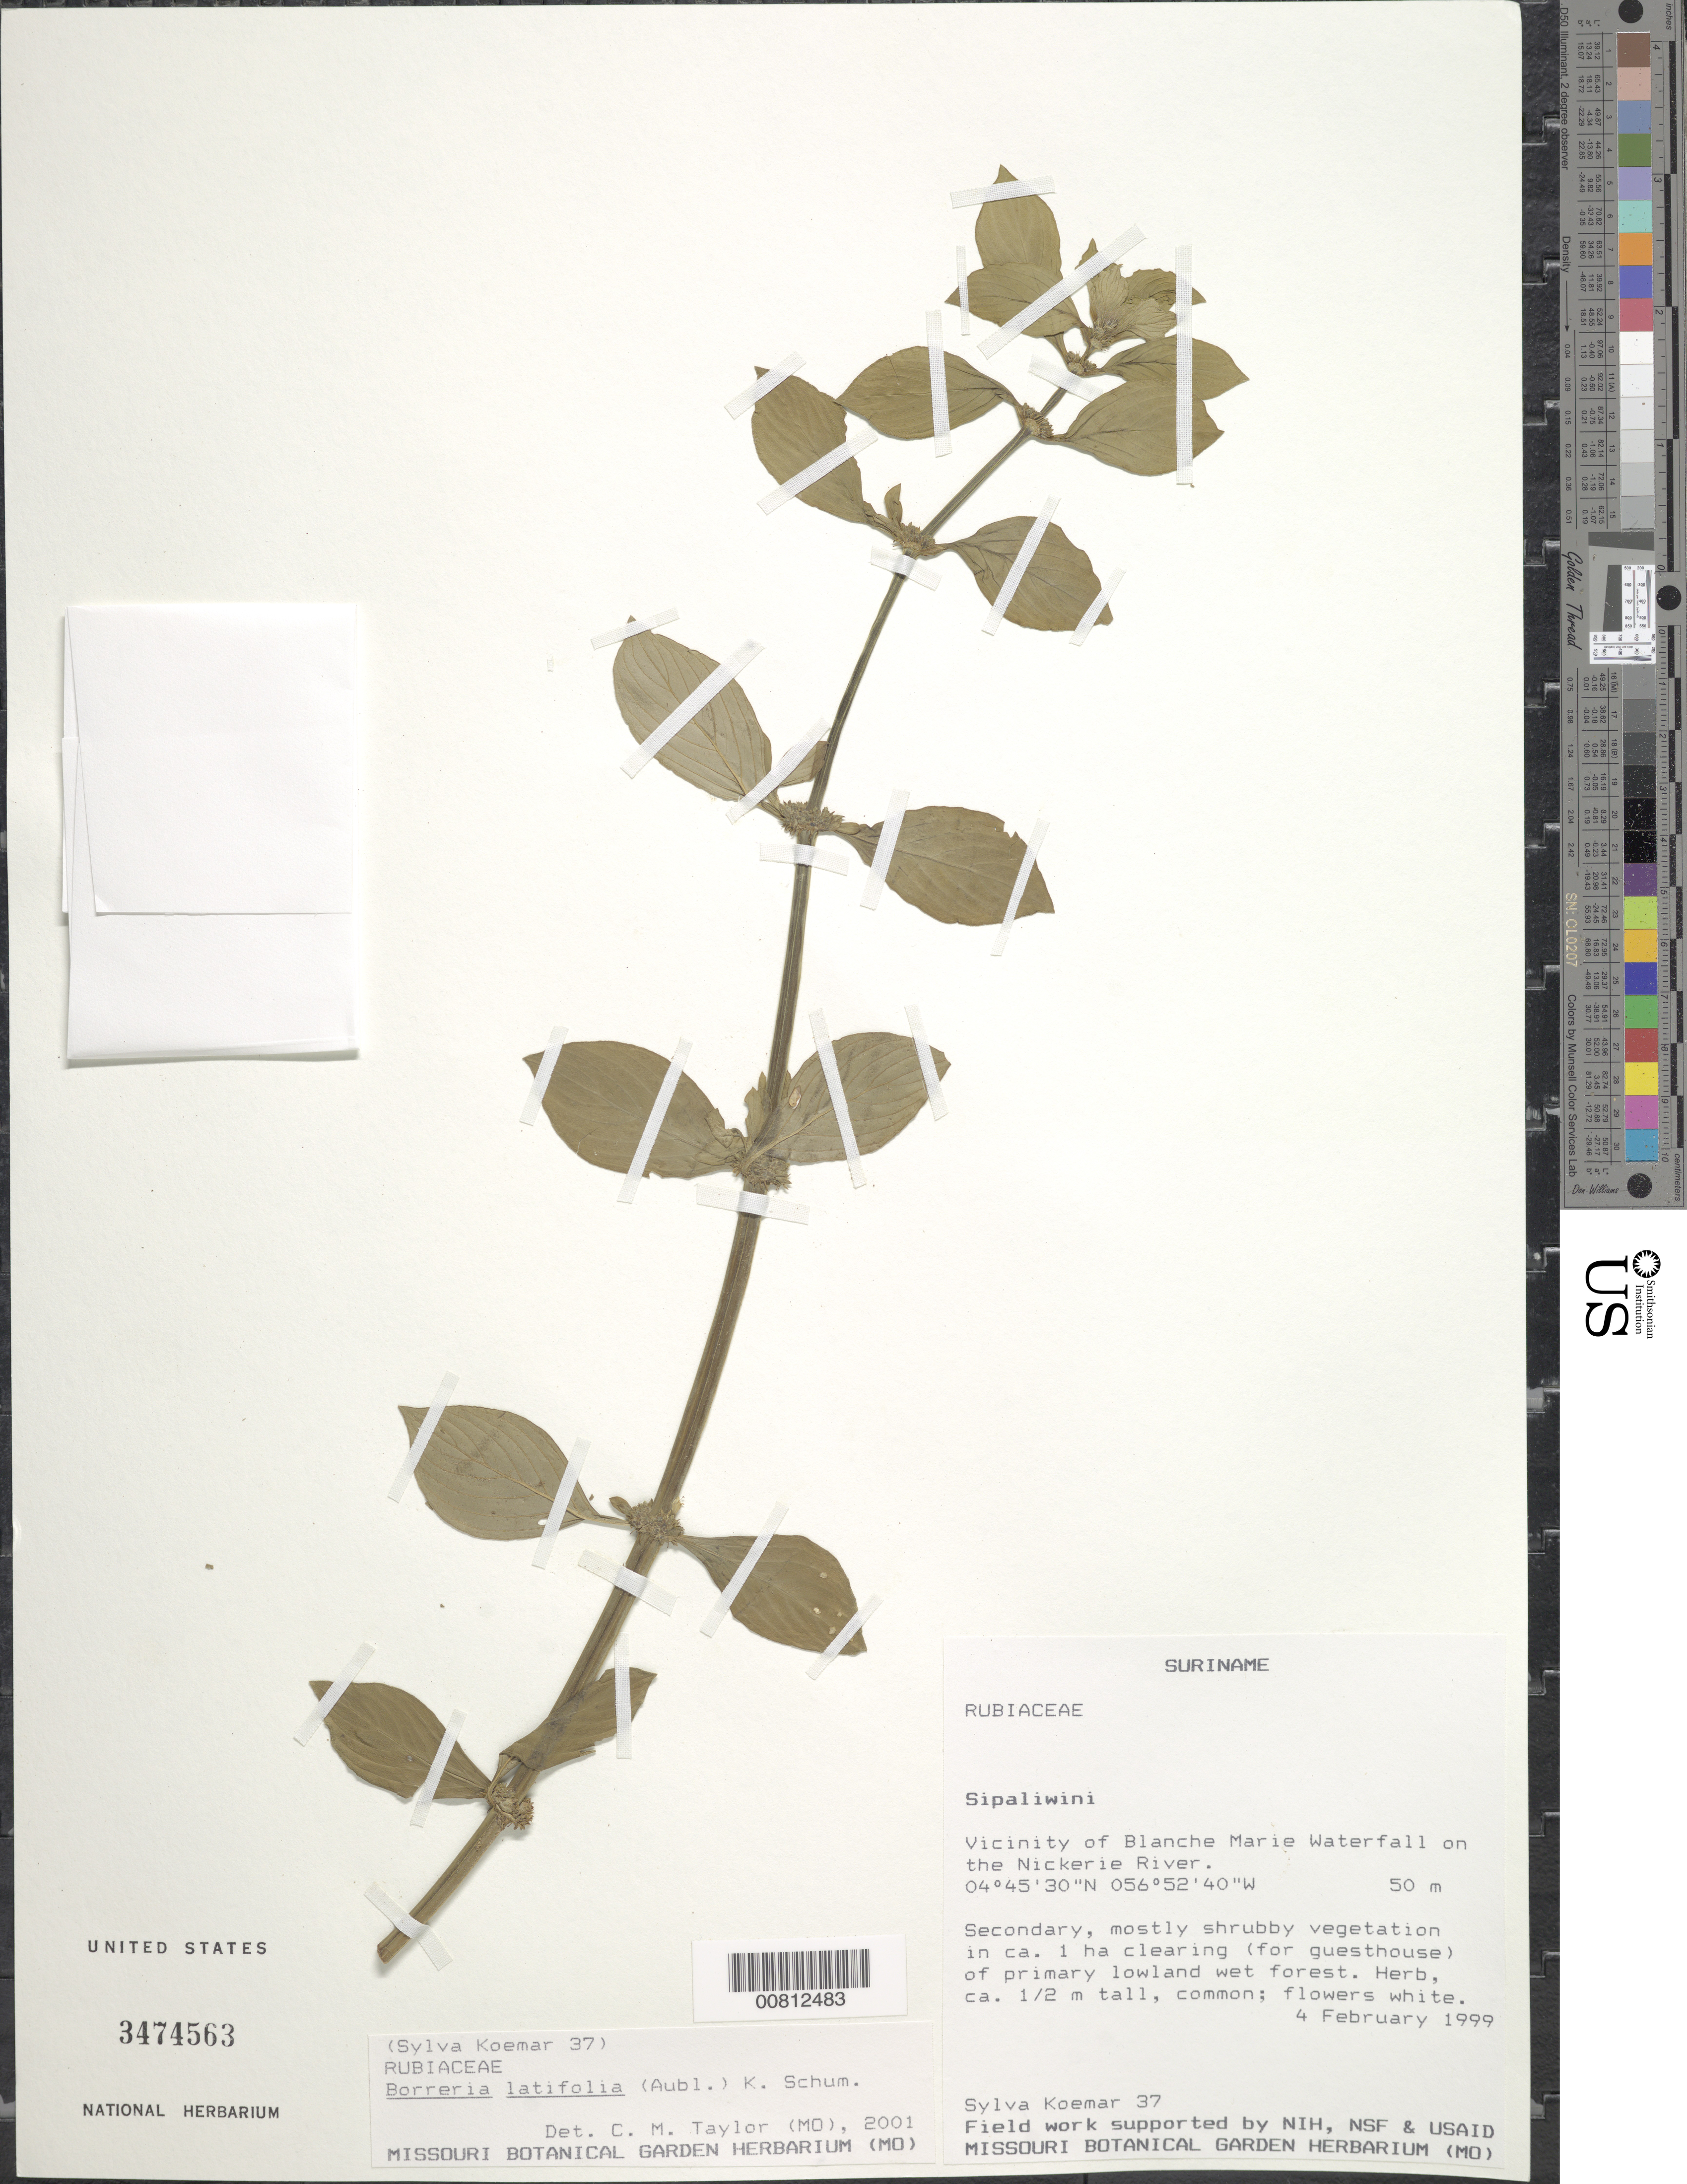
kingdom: Plantae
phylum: Tracheophyta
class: Magnoliopsida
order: Gentianales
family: Rubiaceae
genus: Borreria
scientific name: Borreria latifolia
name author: (Aubl.) K. Schum.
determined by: Taylor, Charlotte M.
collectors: S. Koemar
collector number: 37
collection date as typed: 4-Feb-99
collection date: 1999-02-04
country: Suriname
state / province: Sipaliwini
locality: Blanche Marie waterfall, vic., Nickerie R.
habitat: Secondary, mostly shrubby vegetation in ca. 1 ha clearing (for guesthouse) of primary lowland wet forest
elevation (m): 50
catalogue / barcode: US 3474563